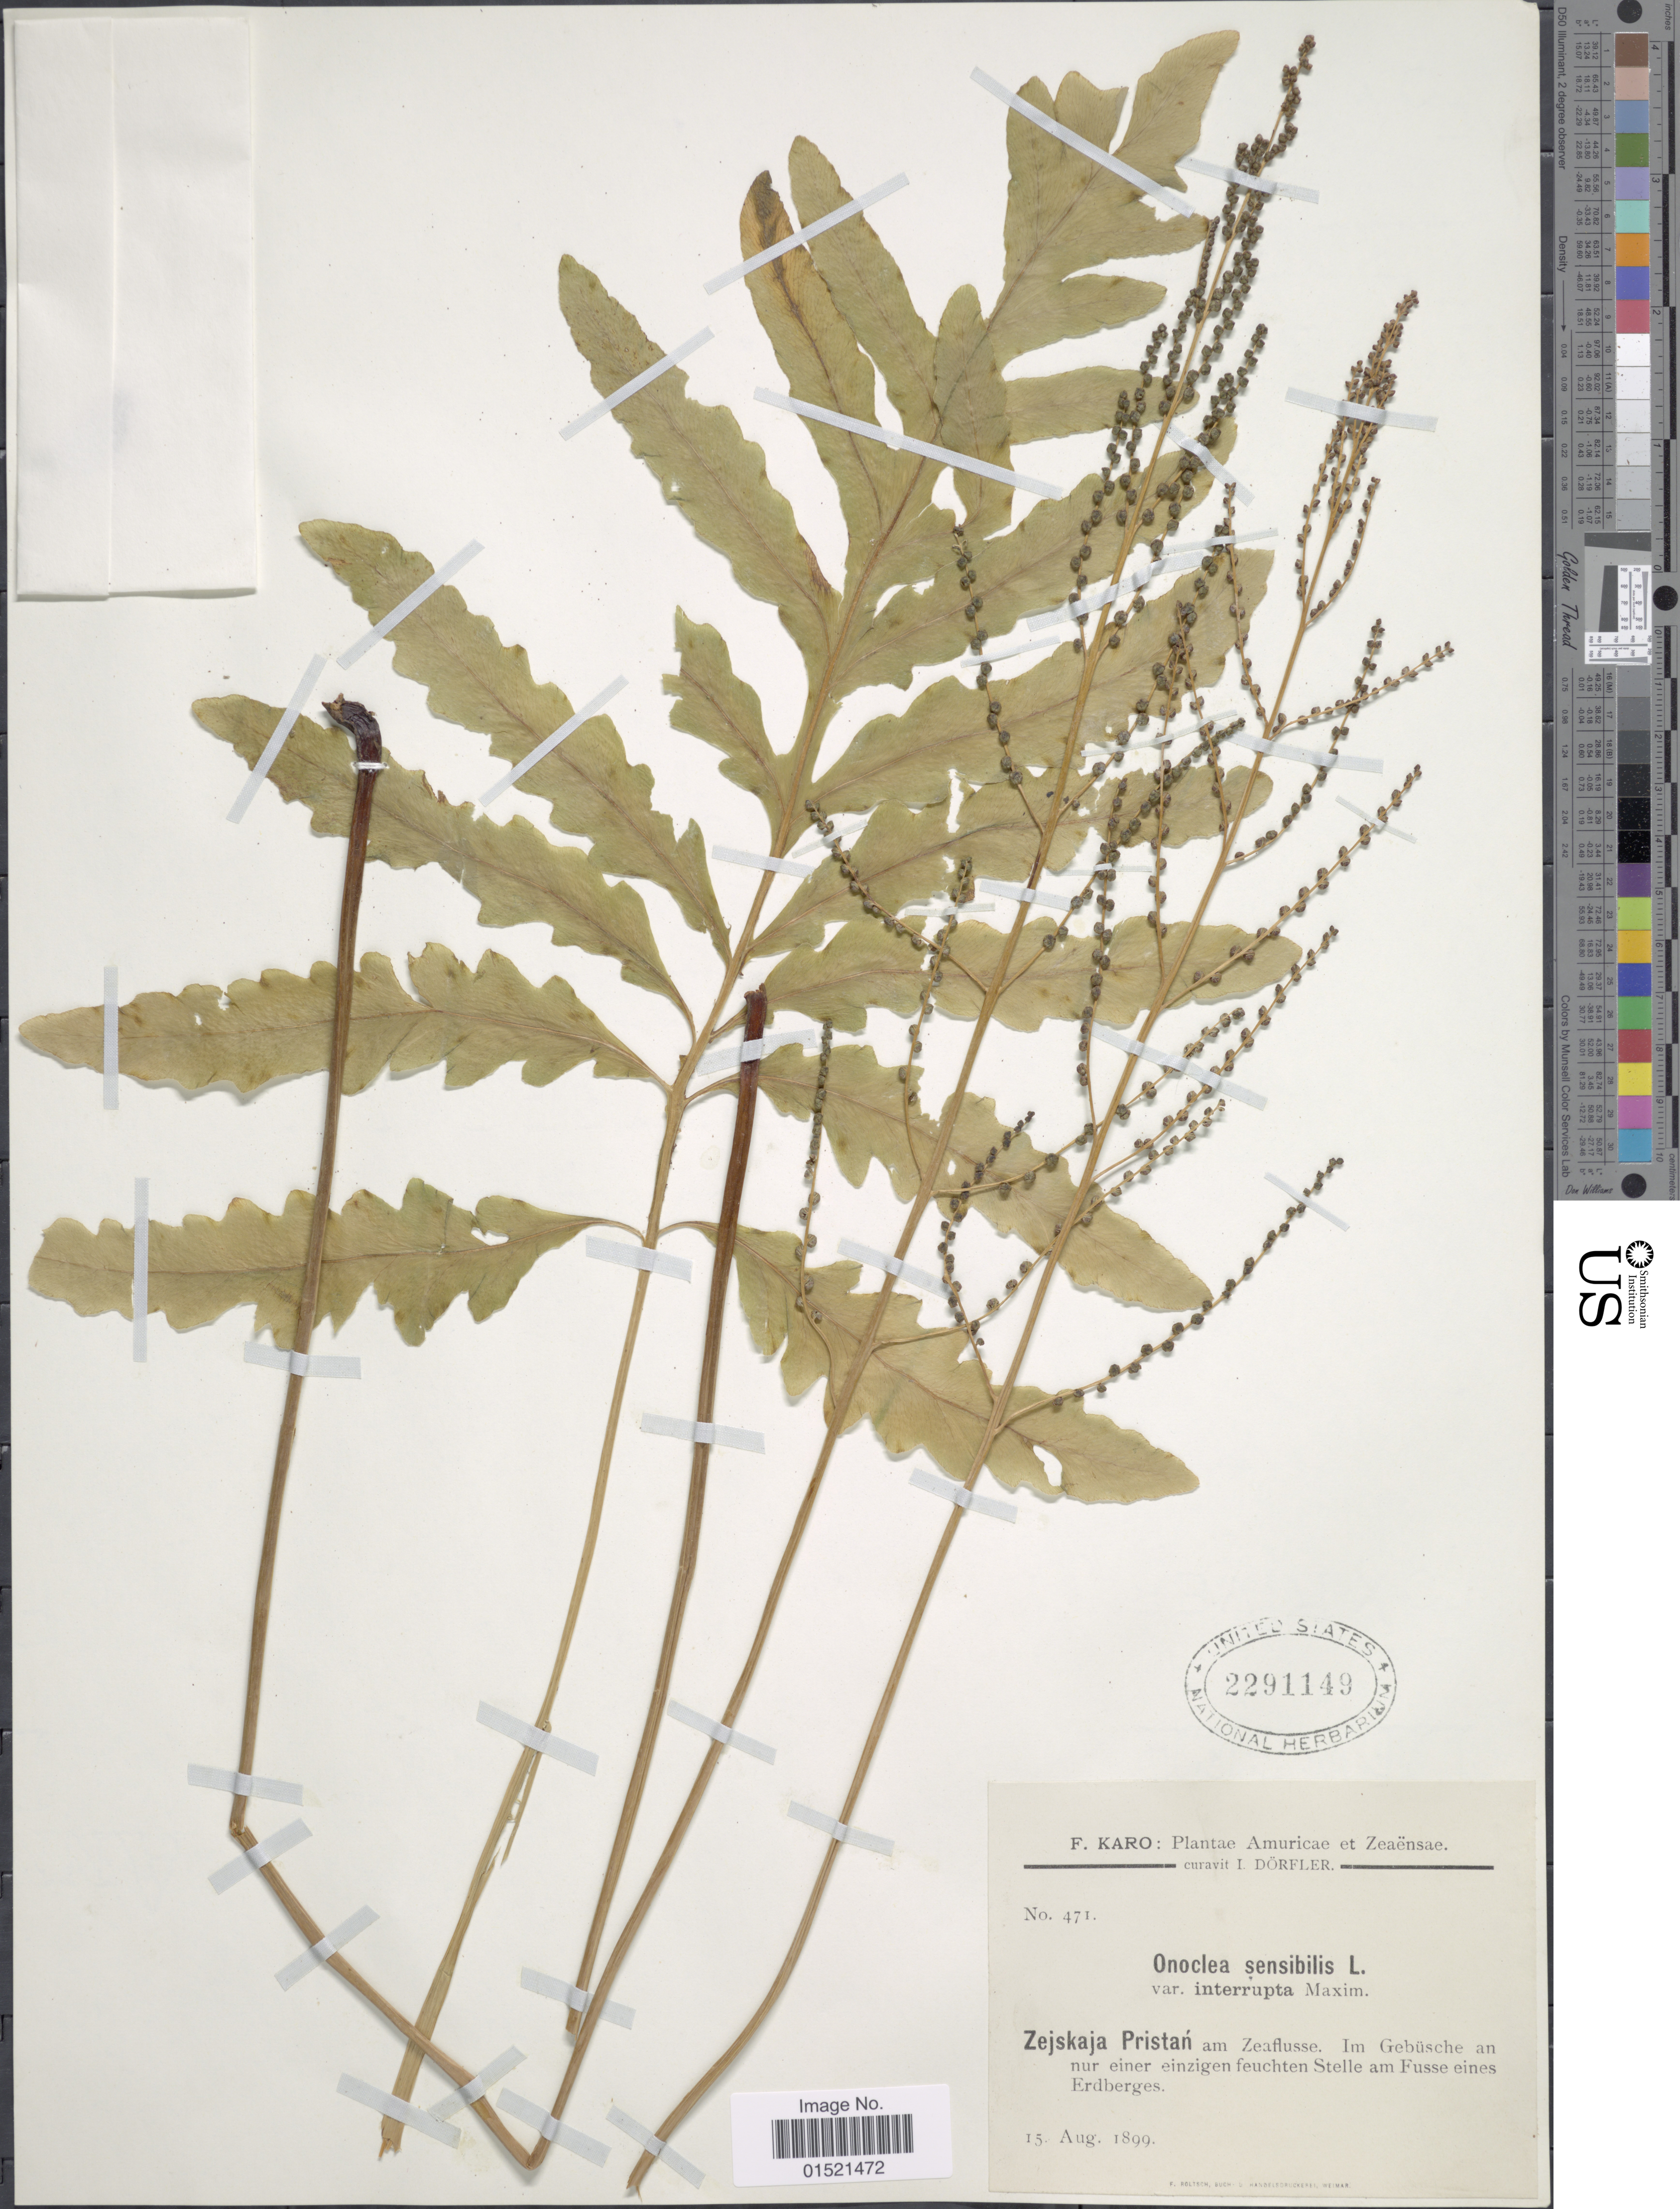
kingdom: Plantae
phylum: Tracheophyta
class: Polypodiopsida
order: Polypodiales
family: Onocleaceae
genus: Onoclea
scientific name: Onoclea sensibilis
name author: L.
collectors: F. Karo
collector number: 471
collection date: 1899-08-15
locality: Amuricae et Zeaënsae, Zejskaja Pristan am Zeaflusse. Im Gebüsche an nur einer einzigen feuchten Stelle am Fusse eines Erdberges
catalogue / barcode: US 2291149